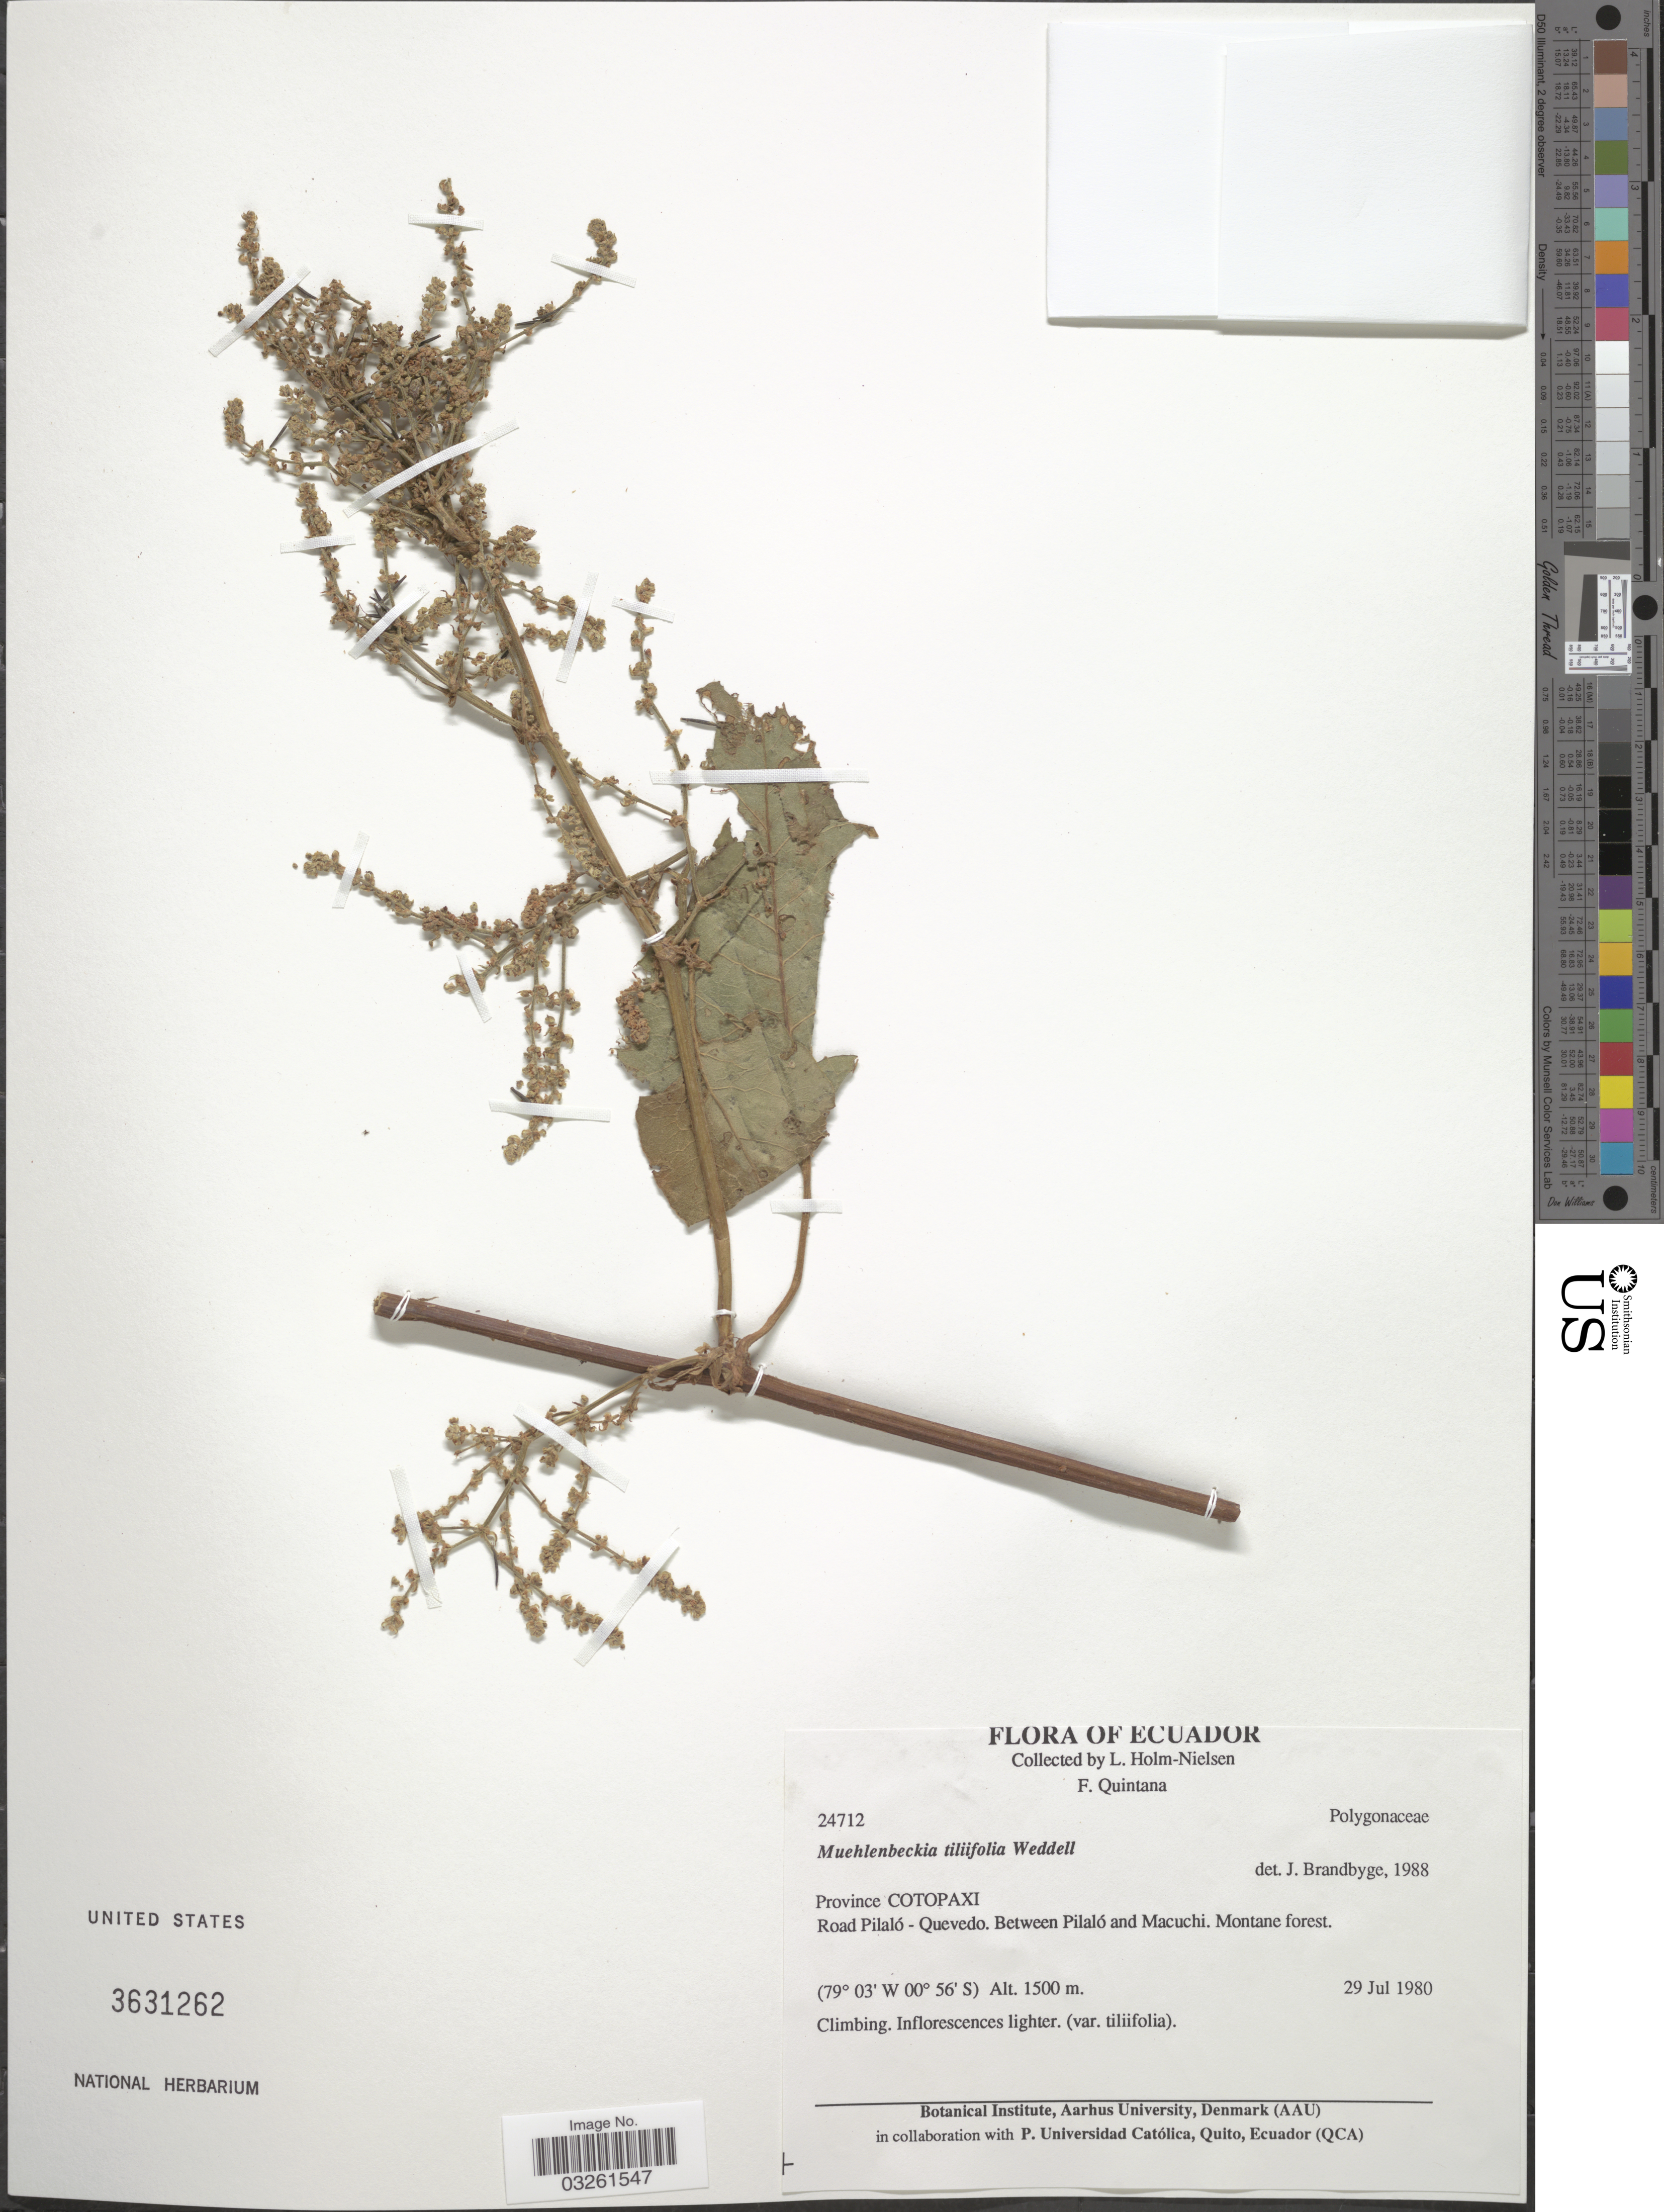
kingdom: Plantae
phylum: Tracheophyta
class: Magnoliopsida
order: Caryophyllales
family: Polygonaceae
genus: Muehlenbeckia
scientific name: Muehlenbeckia tiliifolia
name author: Wedd.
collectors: L. Holm-Nielsen & F. Quintana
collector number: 24712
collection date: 1980-07-29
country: Ecuador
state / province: Cotopaxi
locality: Road Pilaló-Quevedo. Between Pilaló and Macuchi.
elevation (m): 1500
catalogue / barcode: US 3631262